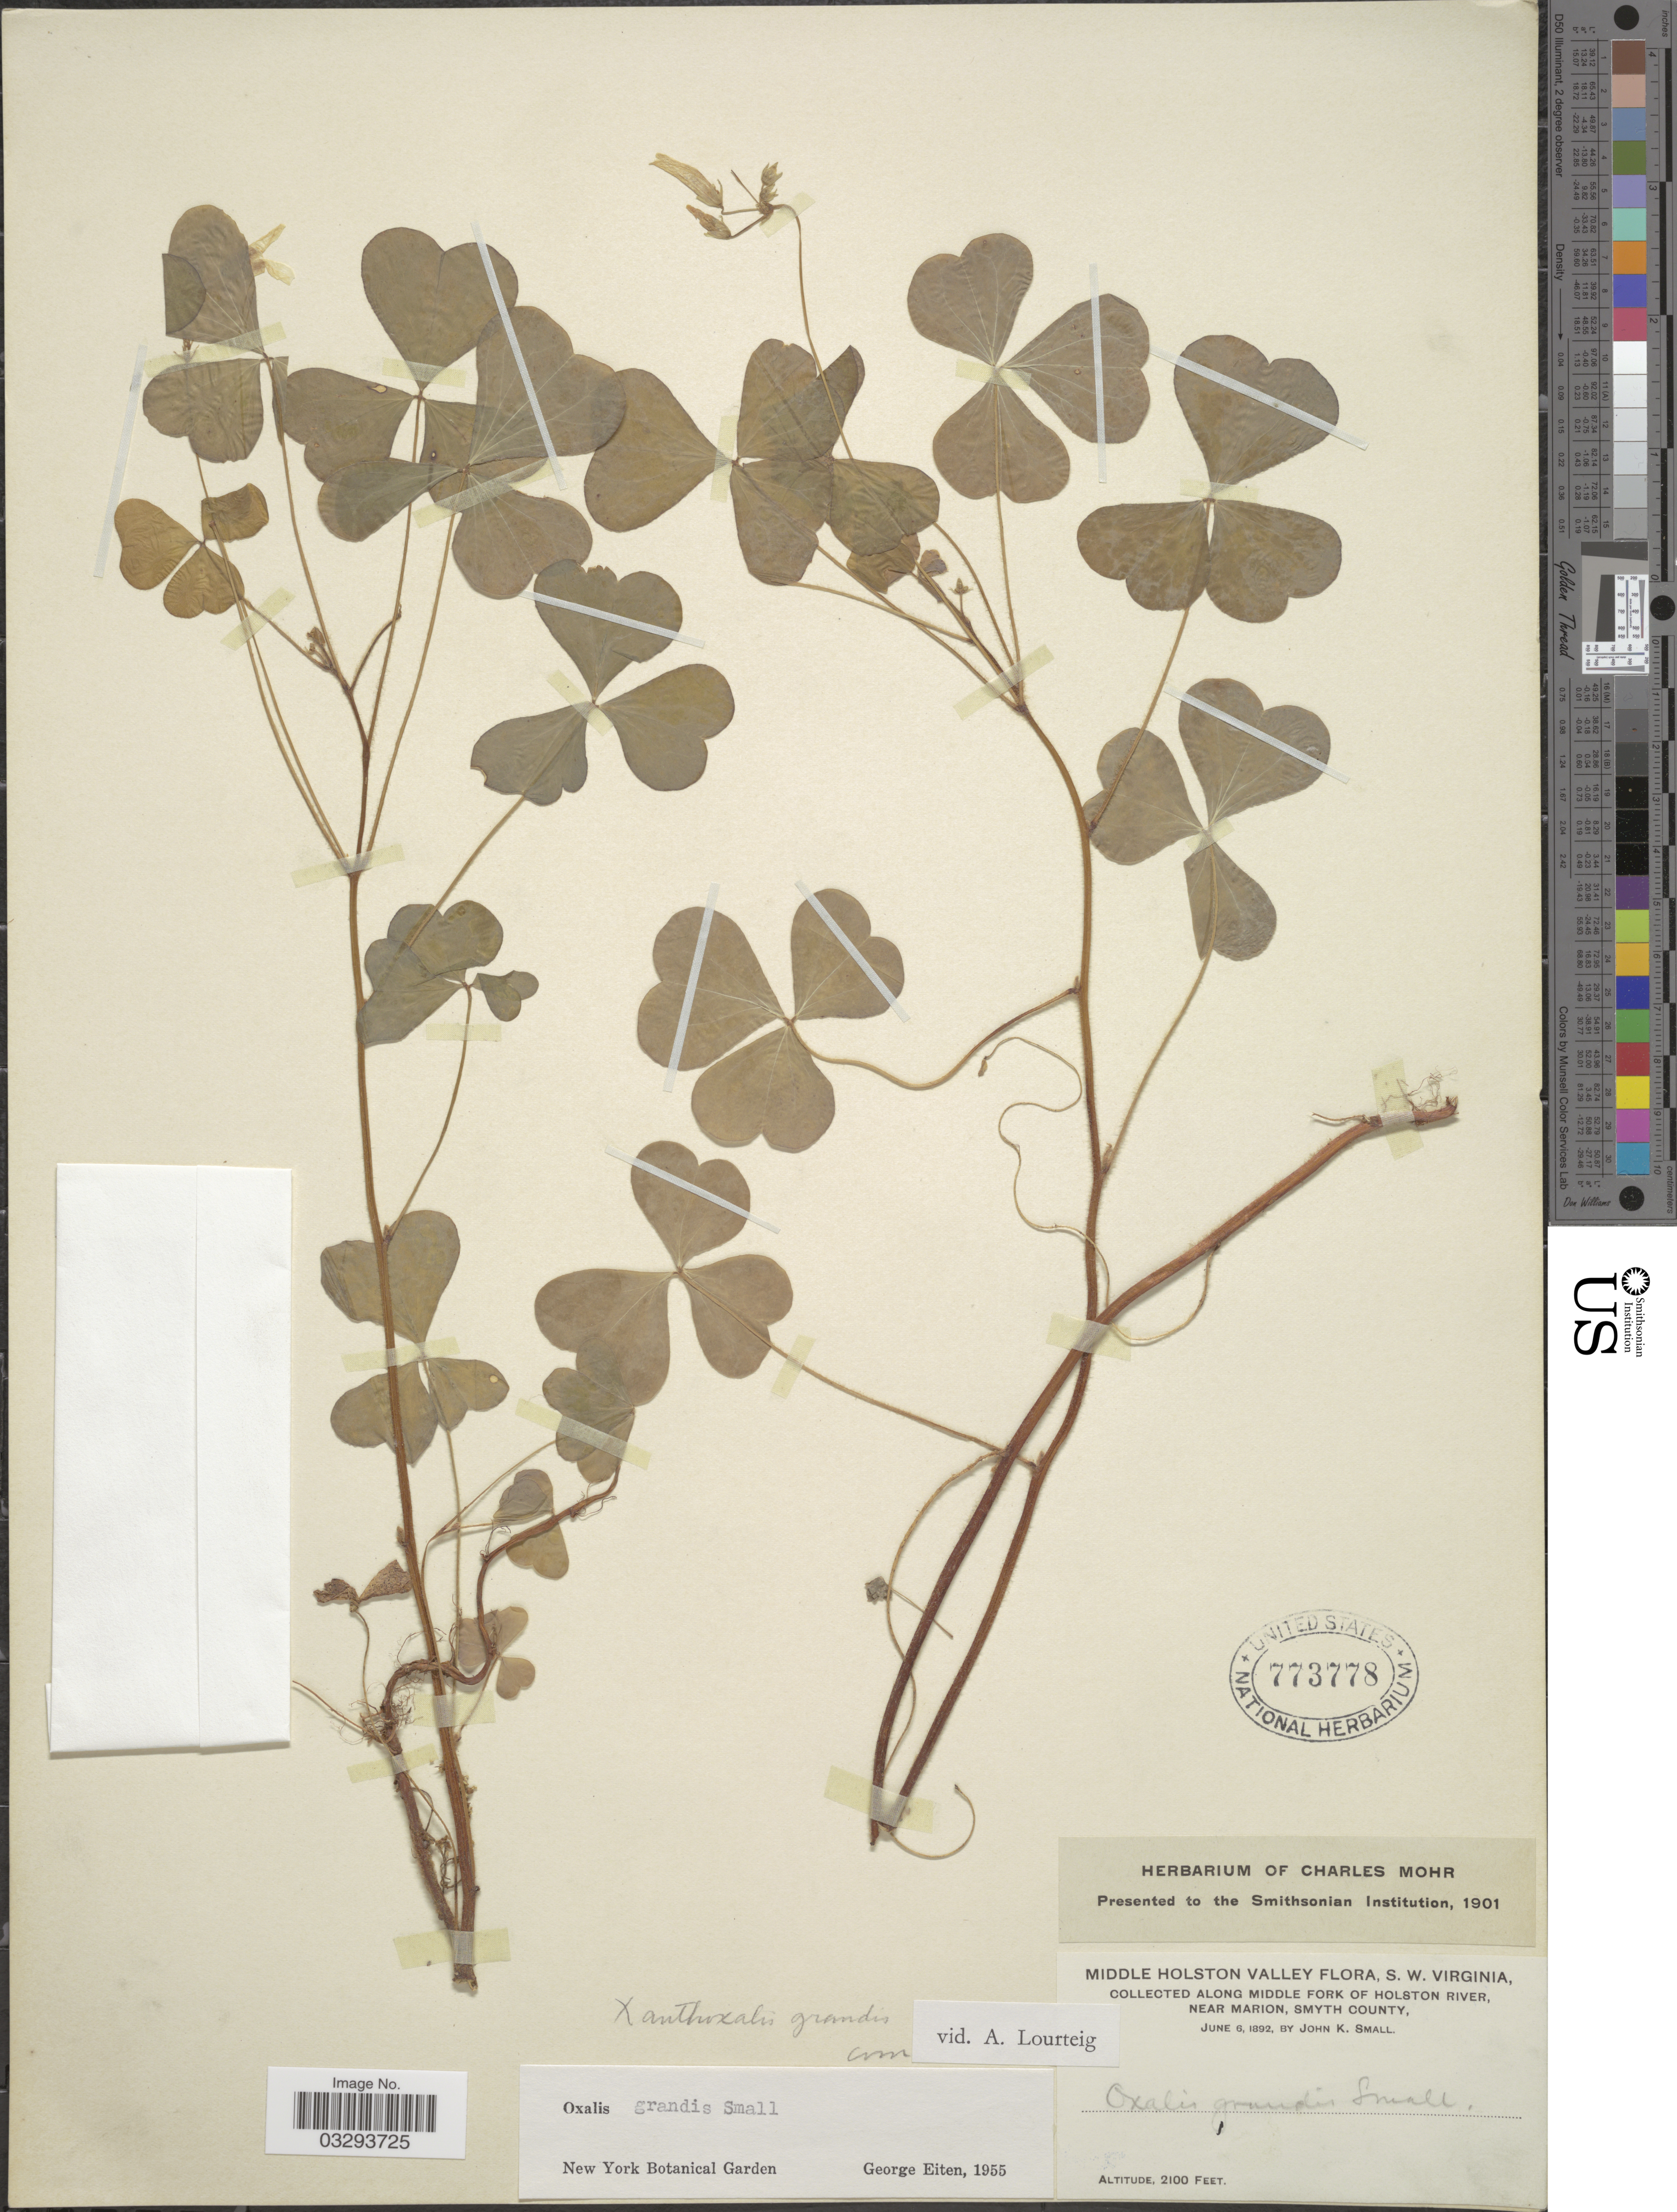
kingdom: Plantae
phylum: Tracheophyta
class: Magnoliopsida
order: Oxalidales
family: Oxalidaceae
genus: Oxalis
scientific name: Oxalis grandis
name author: Small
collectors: J. K. Small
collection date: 1892-06-06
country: United States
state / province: Virginia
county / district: Smyth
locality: Middle Holston Valley, S. W. Virginia, along Middle Fork of Holston River, near Marion, Smyth County.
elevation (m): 640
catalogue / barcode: US 773778